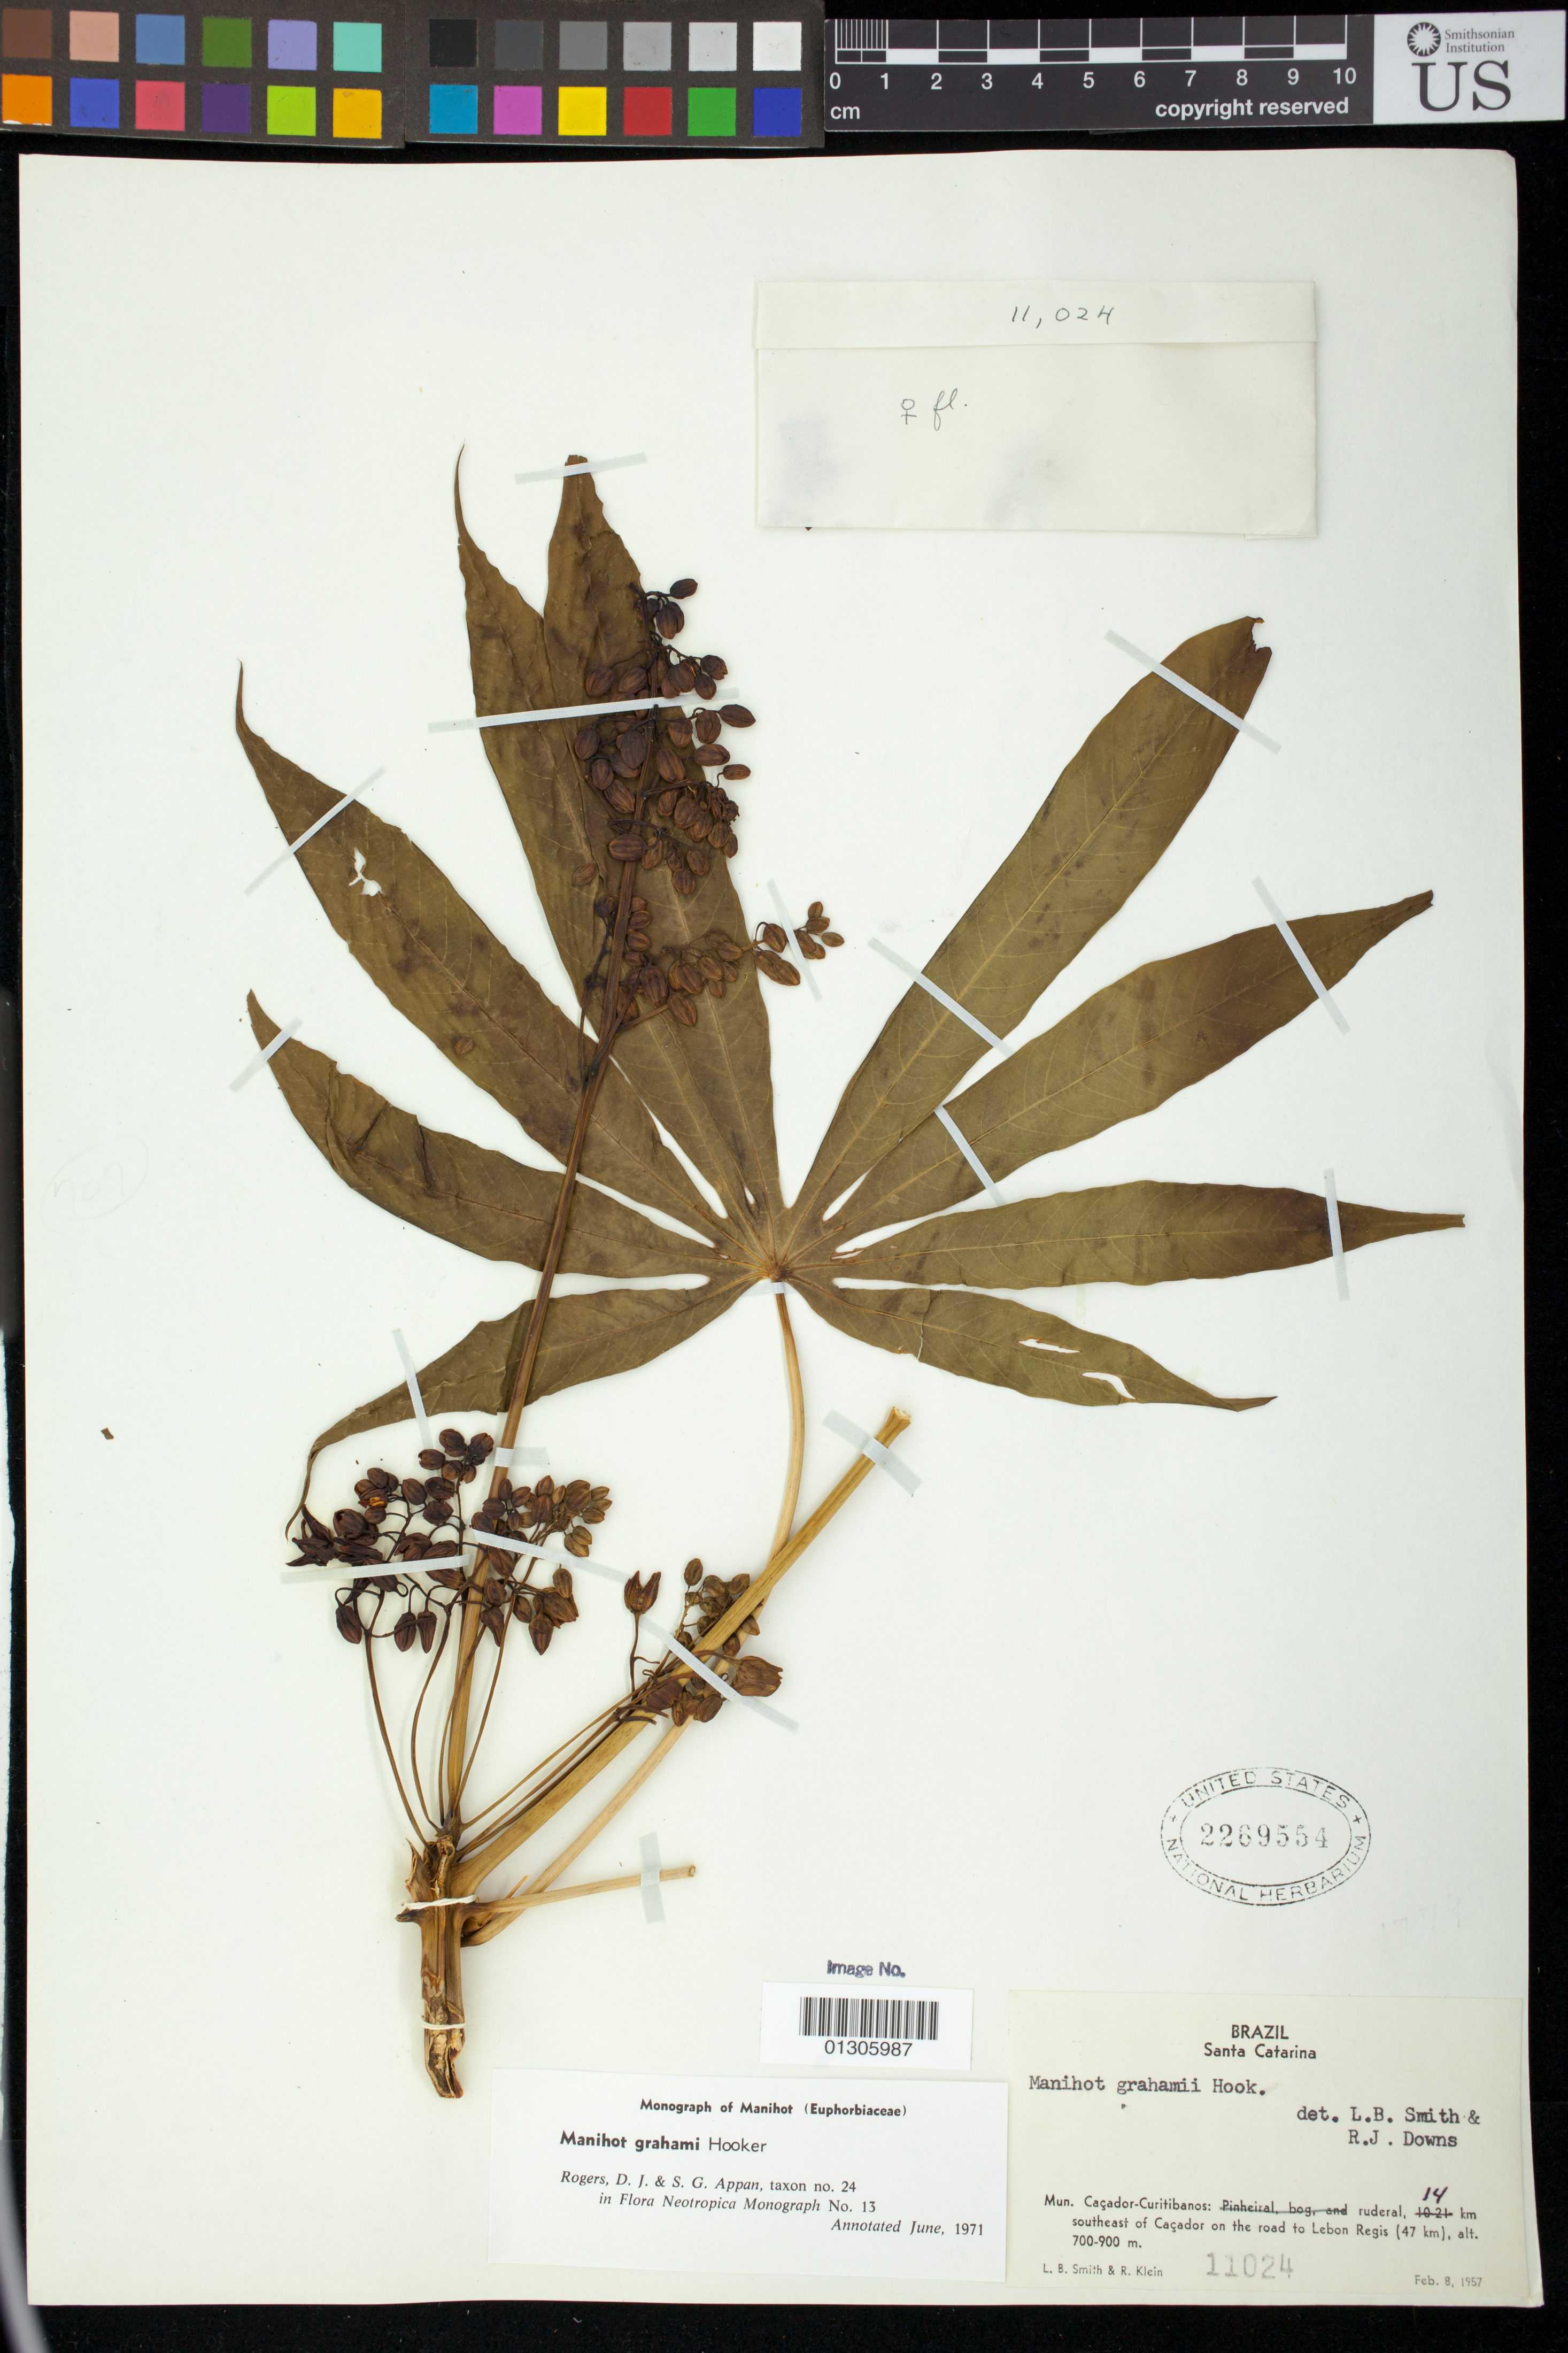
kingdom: Plantae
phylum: Tracheophyta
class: Magnoliopsida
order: Malpighiales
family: Euphorbiaceae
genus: Manihot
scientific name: Manihot guaranitica subsp. guaranitica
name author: Chodat & Hassl.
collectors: L. Smith & R. M. Klein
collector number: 11024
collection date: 1957-08-02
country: Brazil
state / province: Santa Catarina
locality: Caçador Curitibanos: 14 km southeast of Caçador on the road to Lebon Regis (47 km)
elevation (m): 700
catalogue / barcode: US 2269554